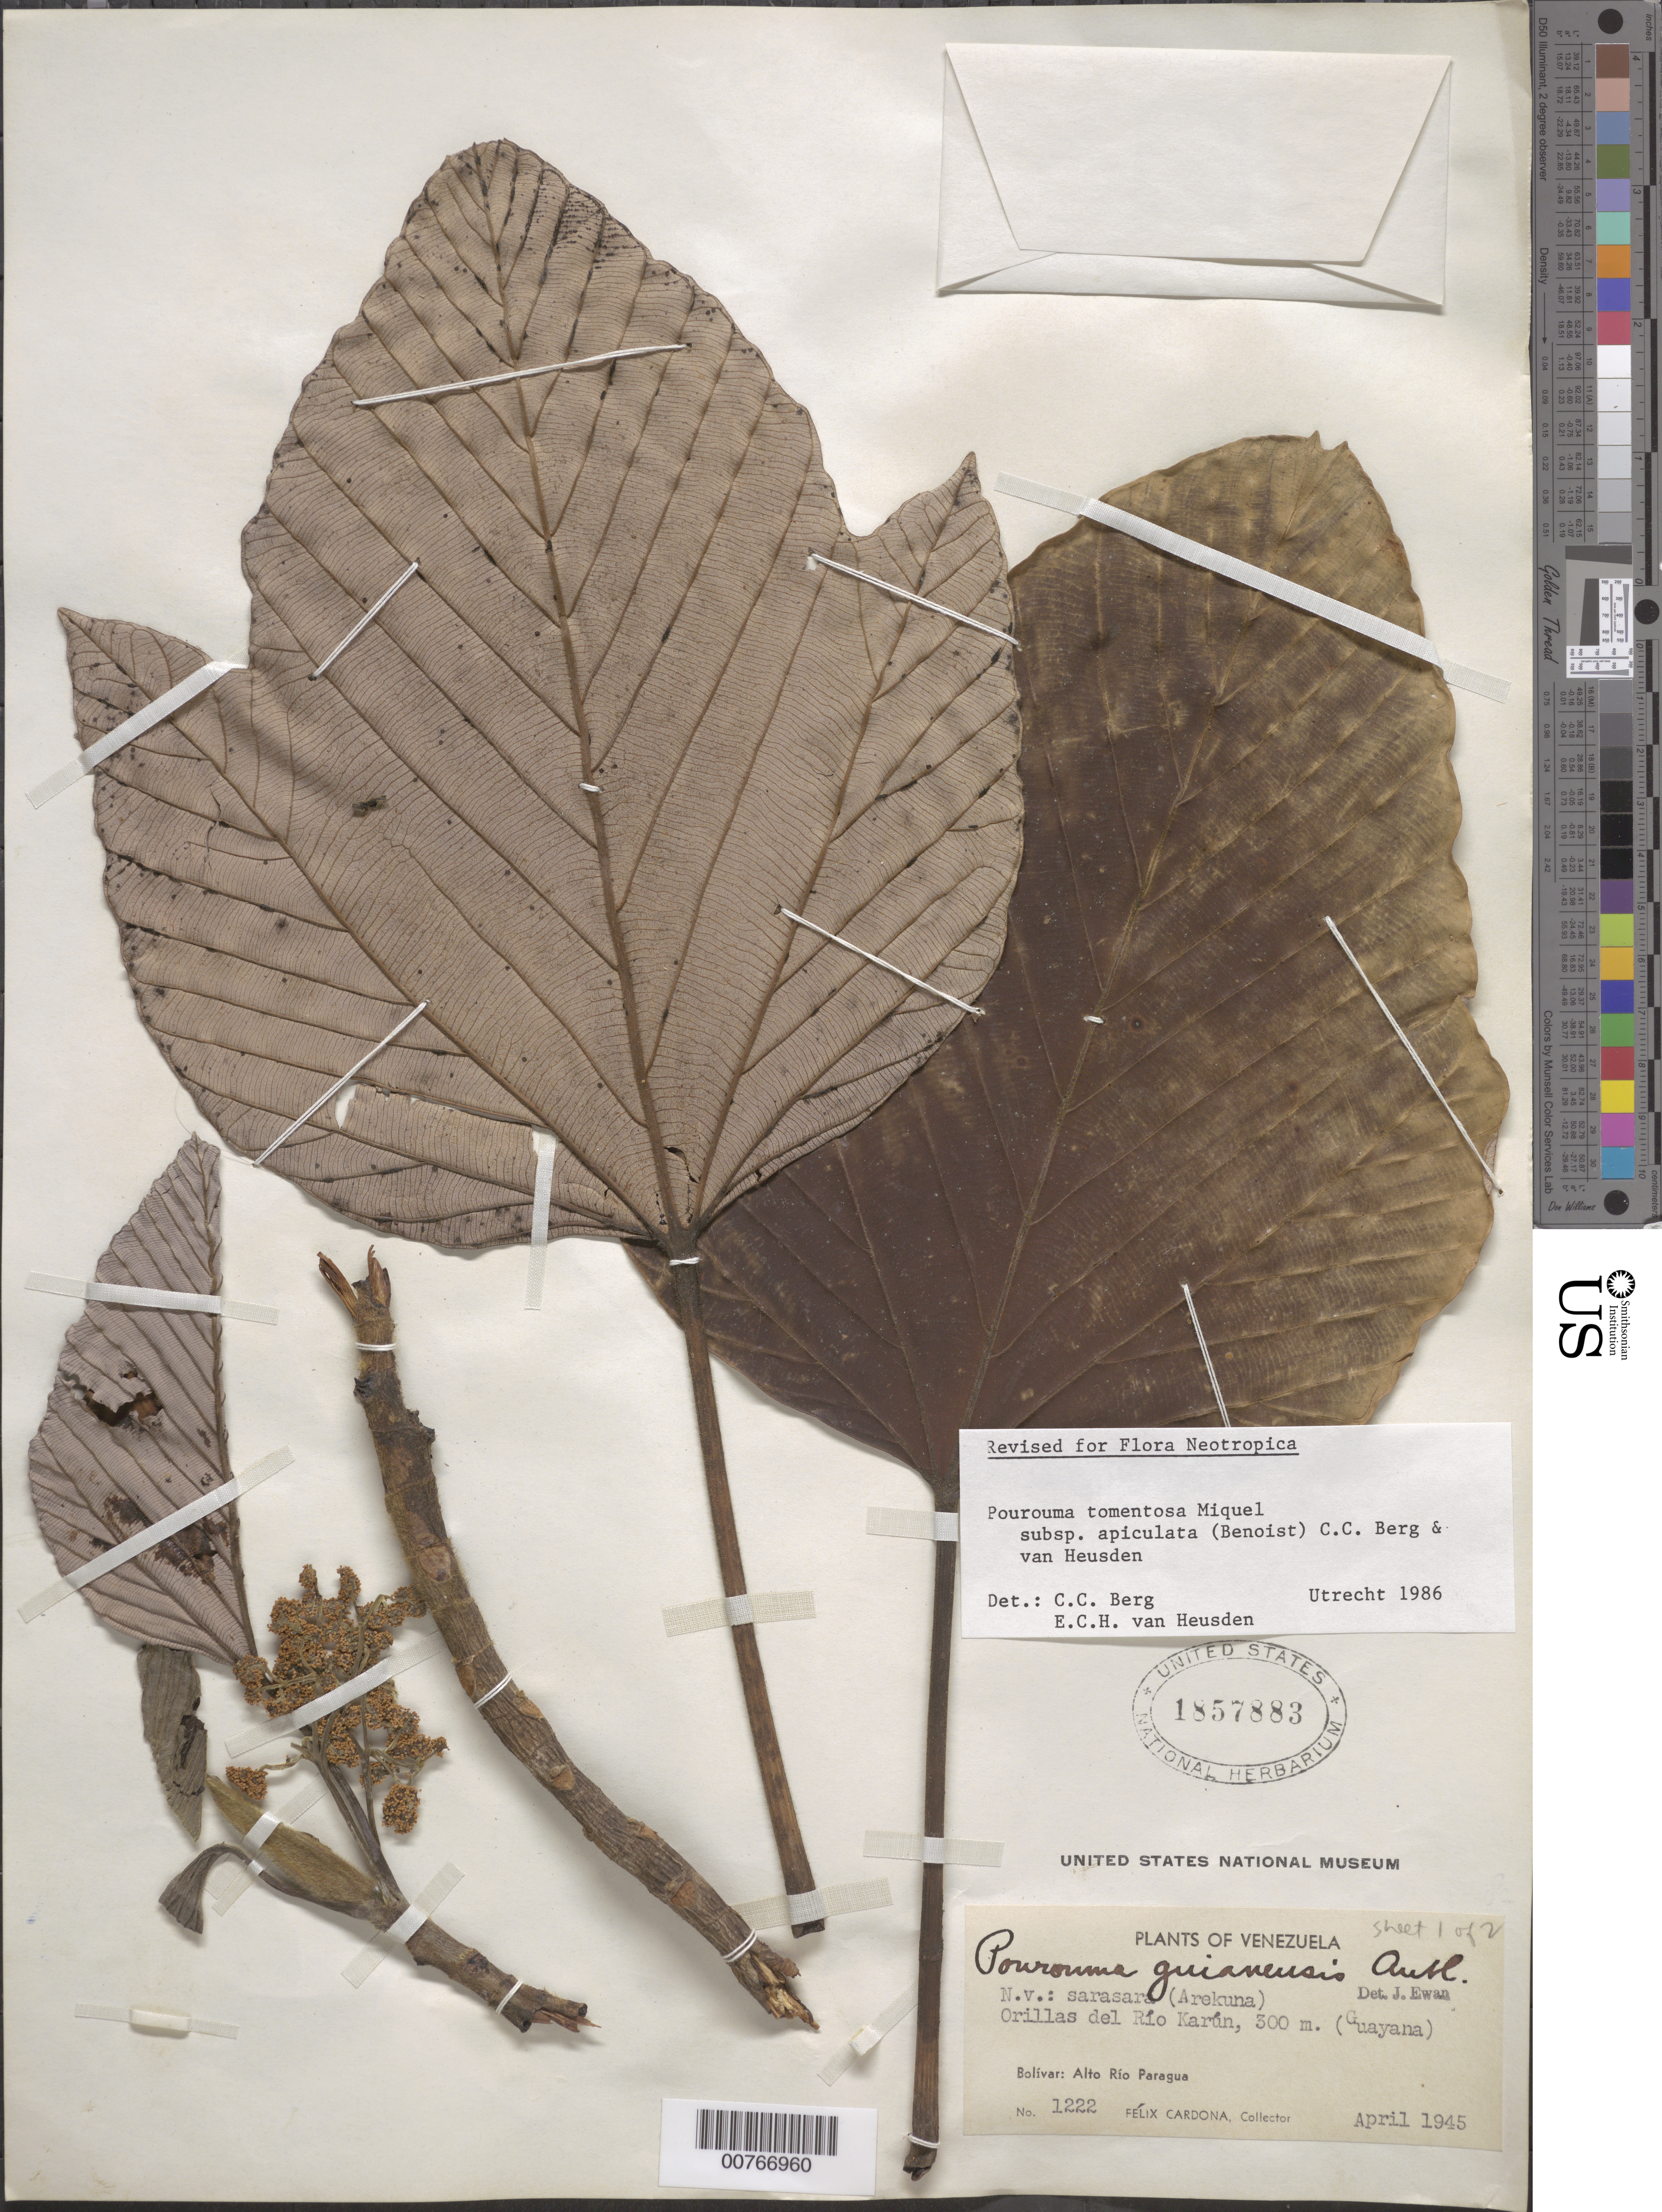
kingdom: Plantae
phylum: Tracheophyta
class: Magnoliopsida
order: Rosales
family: Urticaceae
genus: Pourouma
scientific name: Pourouma tomentosa subsp. apiculata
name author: Miq.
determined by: Heusden, E. C. H. van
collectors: F. Cardona Puig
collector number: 1222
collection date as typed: Apr-45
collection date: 1945-04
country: Venezuela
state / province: Bolívar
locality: Alto Río Paragua, Río Karún (Guayana)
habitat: Orillas del río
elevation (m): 300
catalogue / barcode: US 1857883